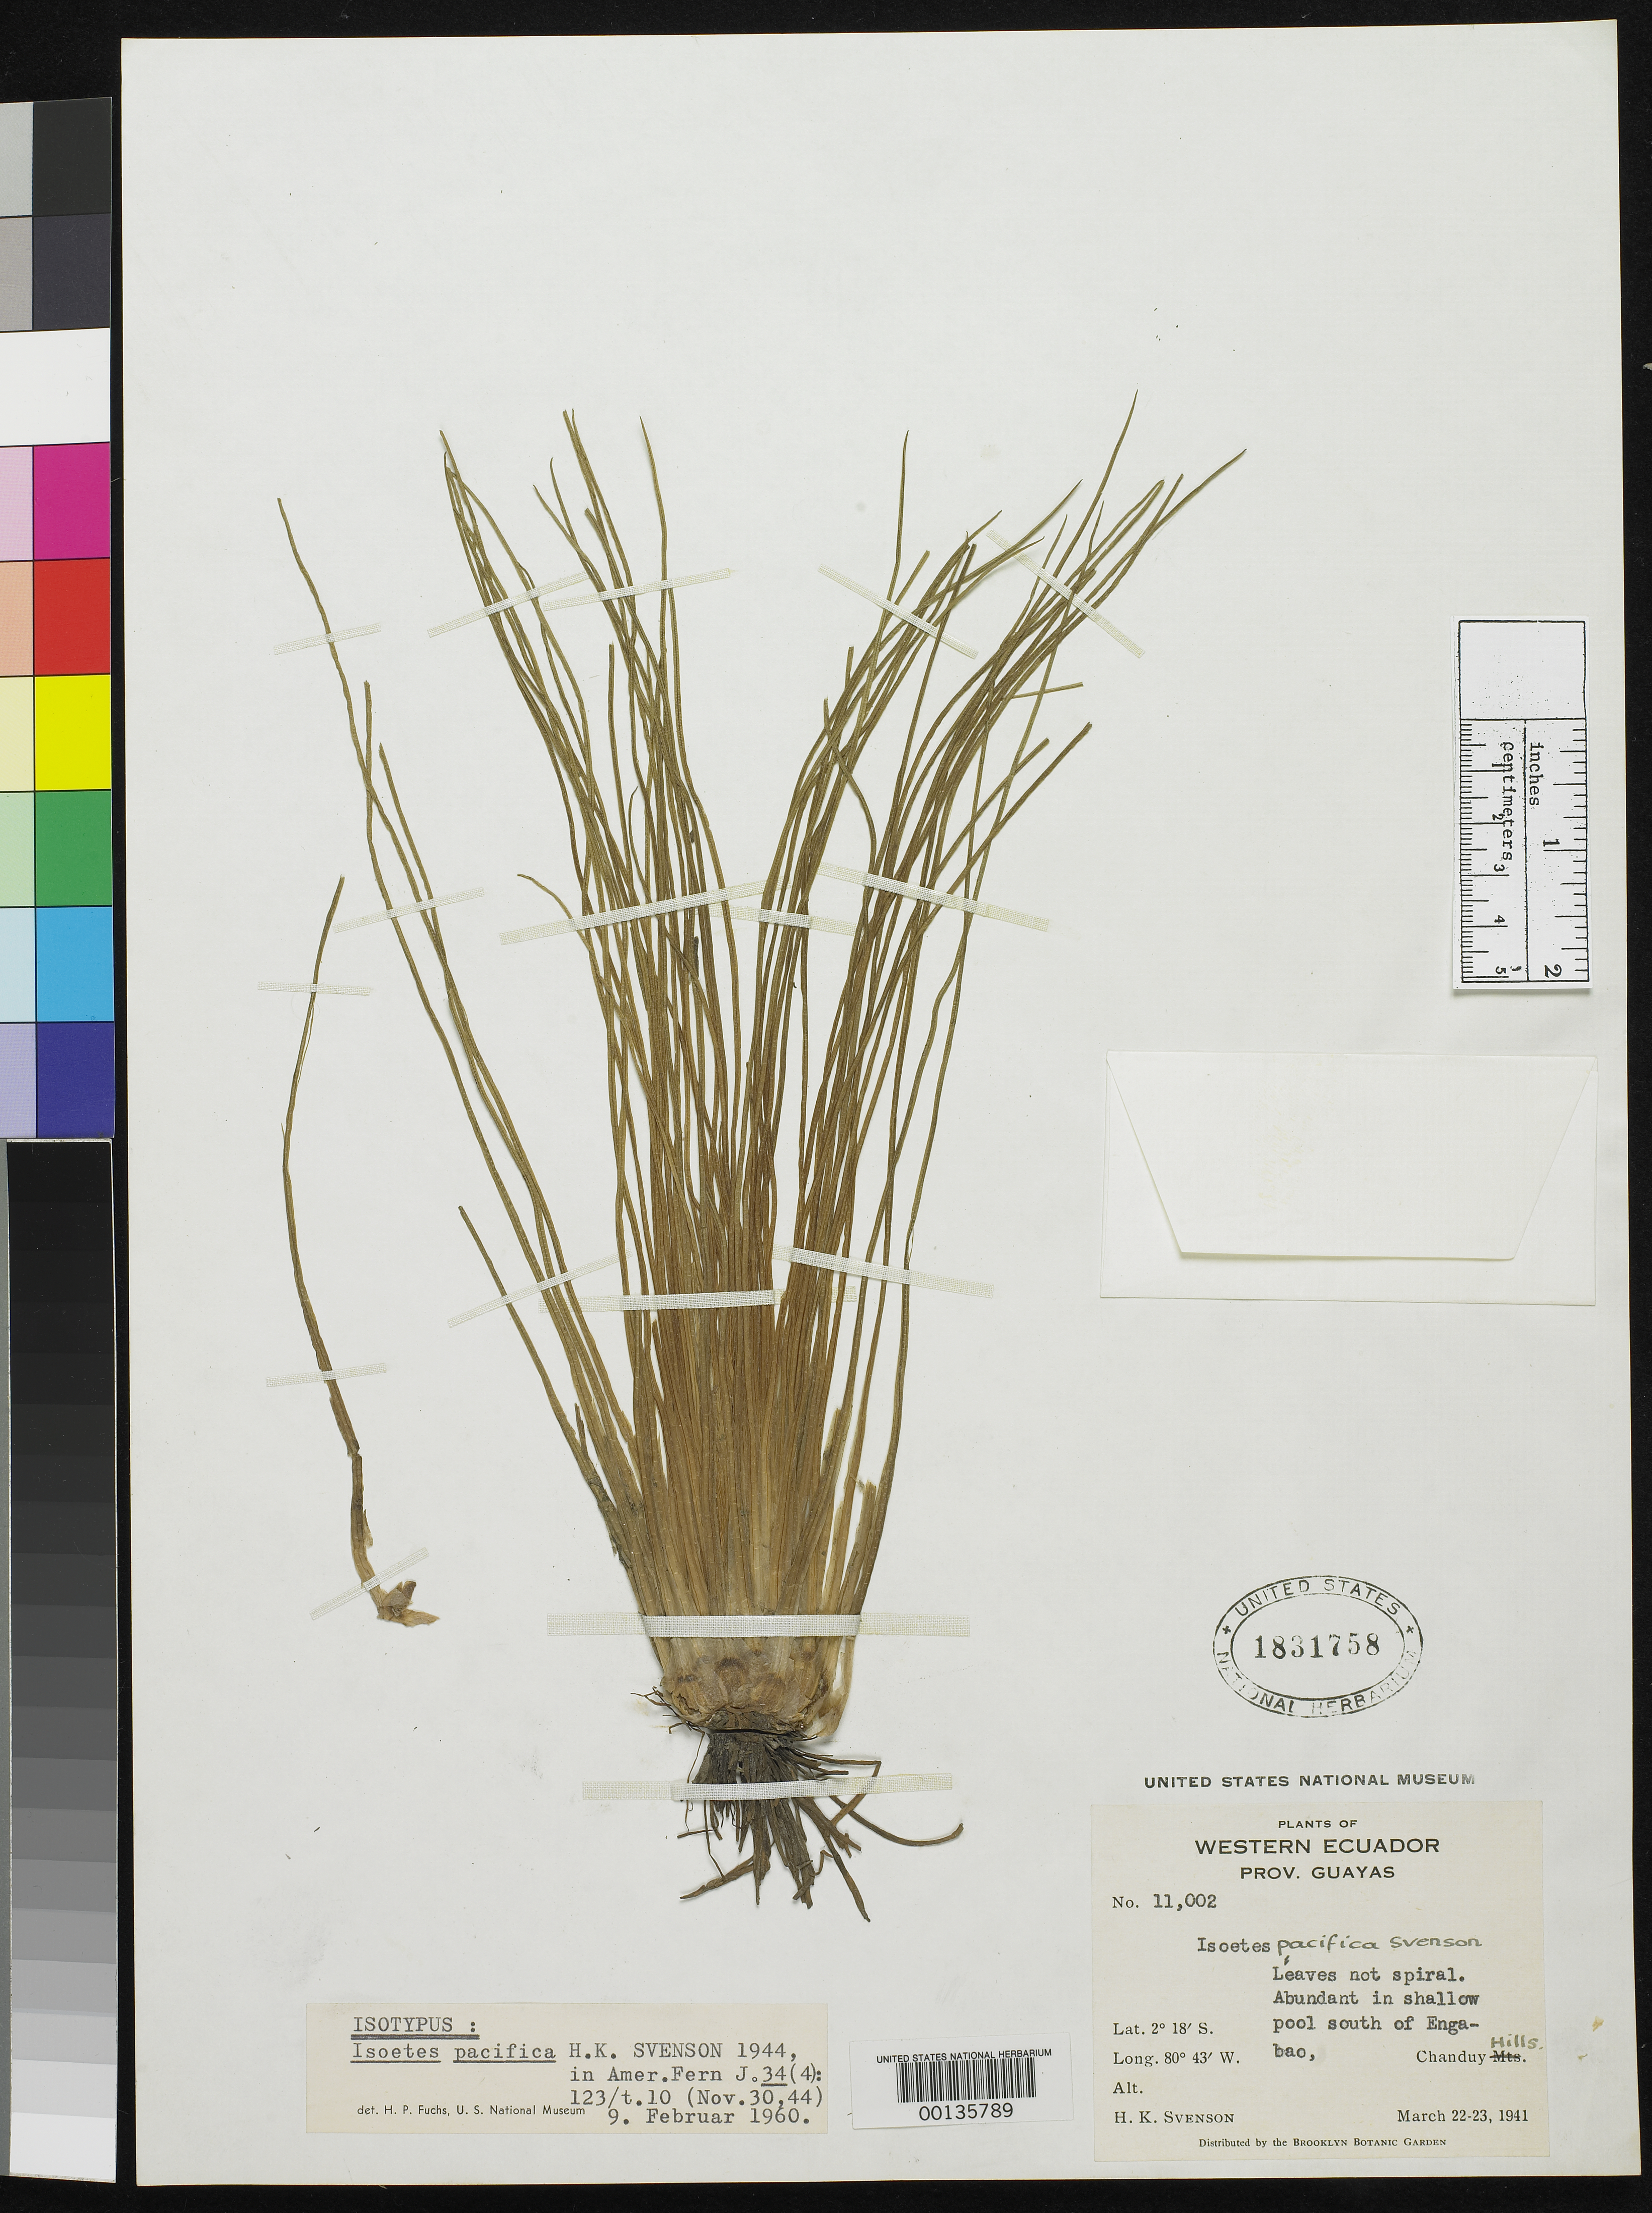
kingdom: Plantae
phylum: Tracheophyta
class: Lycopodiopsida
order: Isoetales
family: Isoetaceae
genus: Isoetes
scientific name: Isoetes pacifica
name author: Svenson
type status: Isotype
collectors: H. Svenson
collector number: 11002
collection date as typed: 22 Mar 1941 to 23 Mar 1941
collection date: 1941-03-22/1941-03-23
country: Ecuador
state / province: Guayas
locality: S of Engabac, Chanduy Hills.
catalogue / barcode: US 1831758